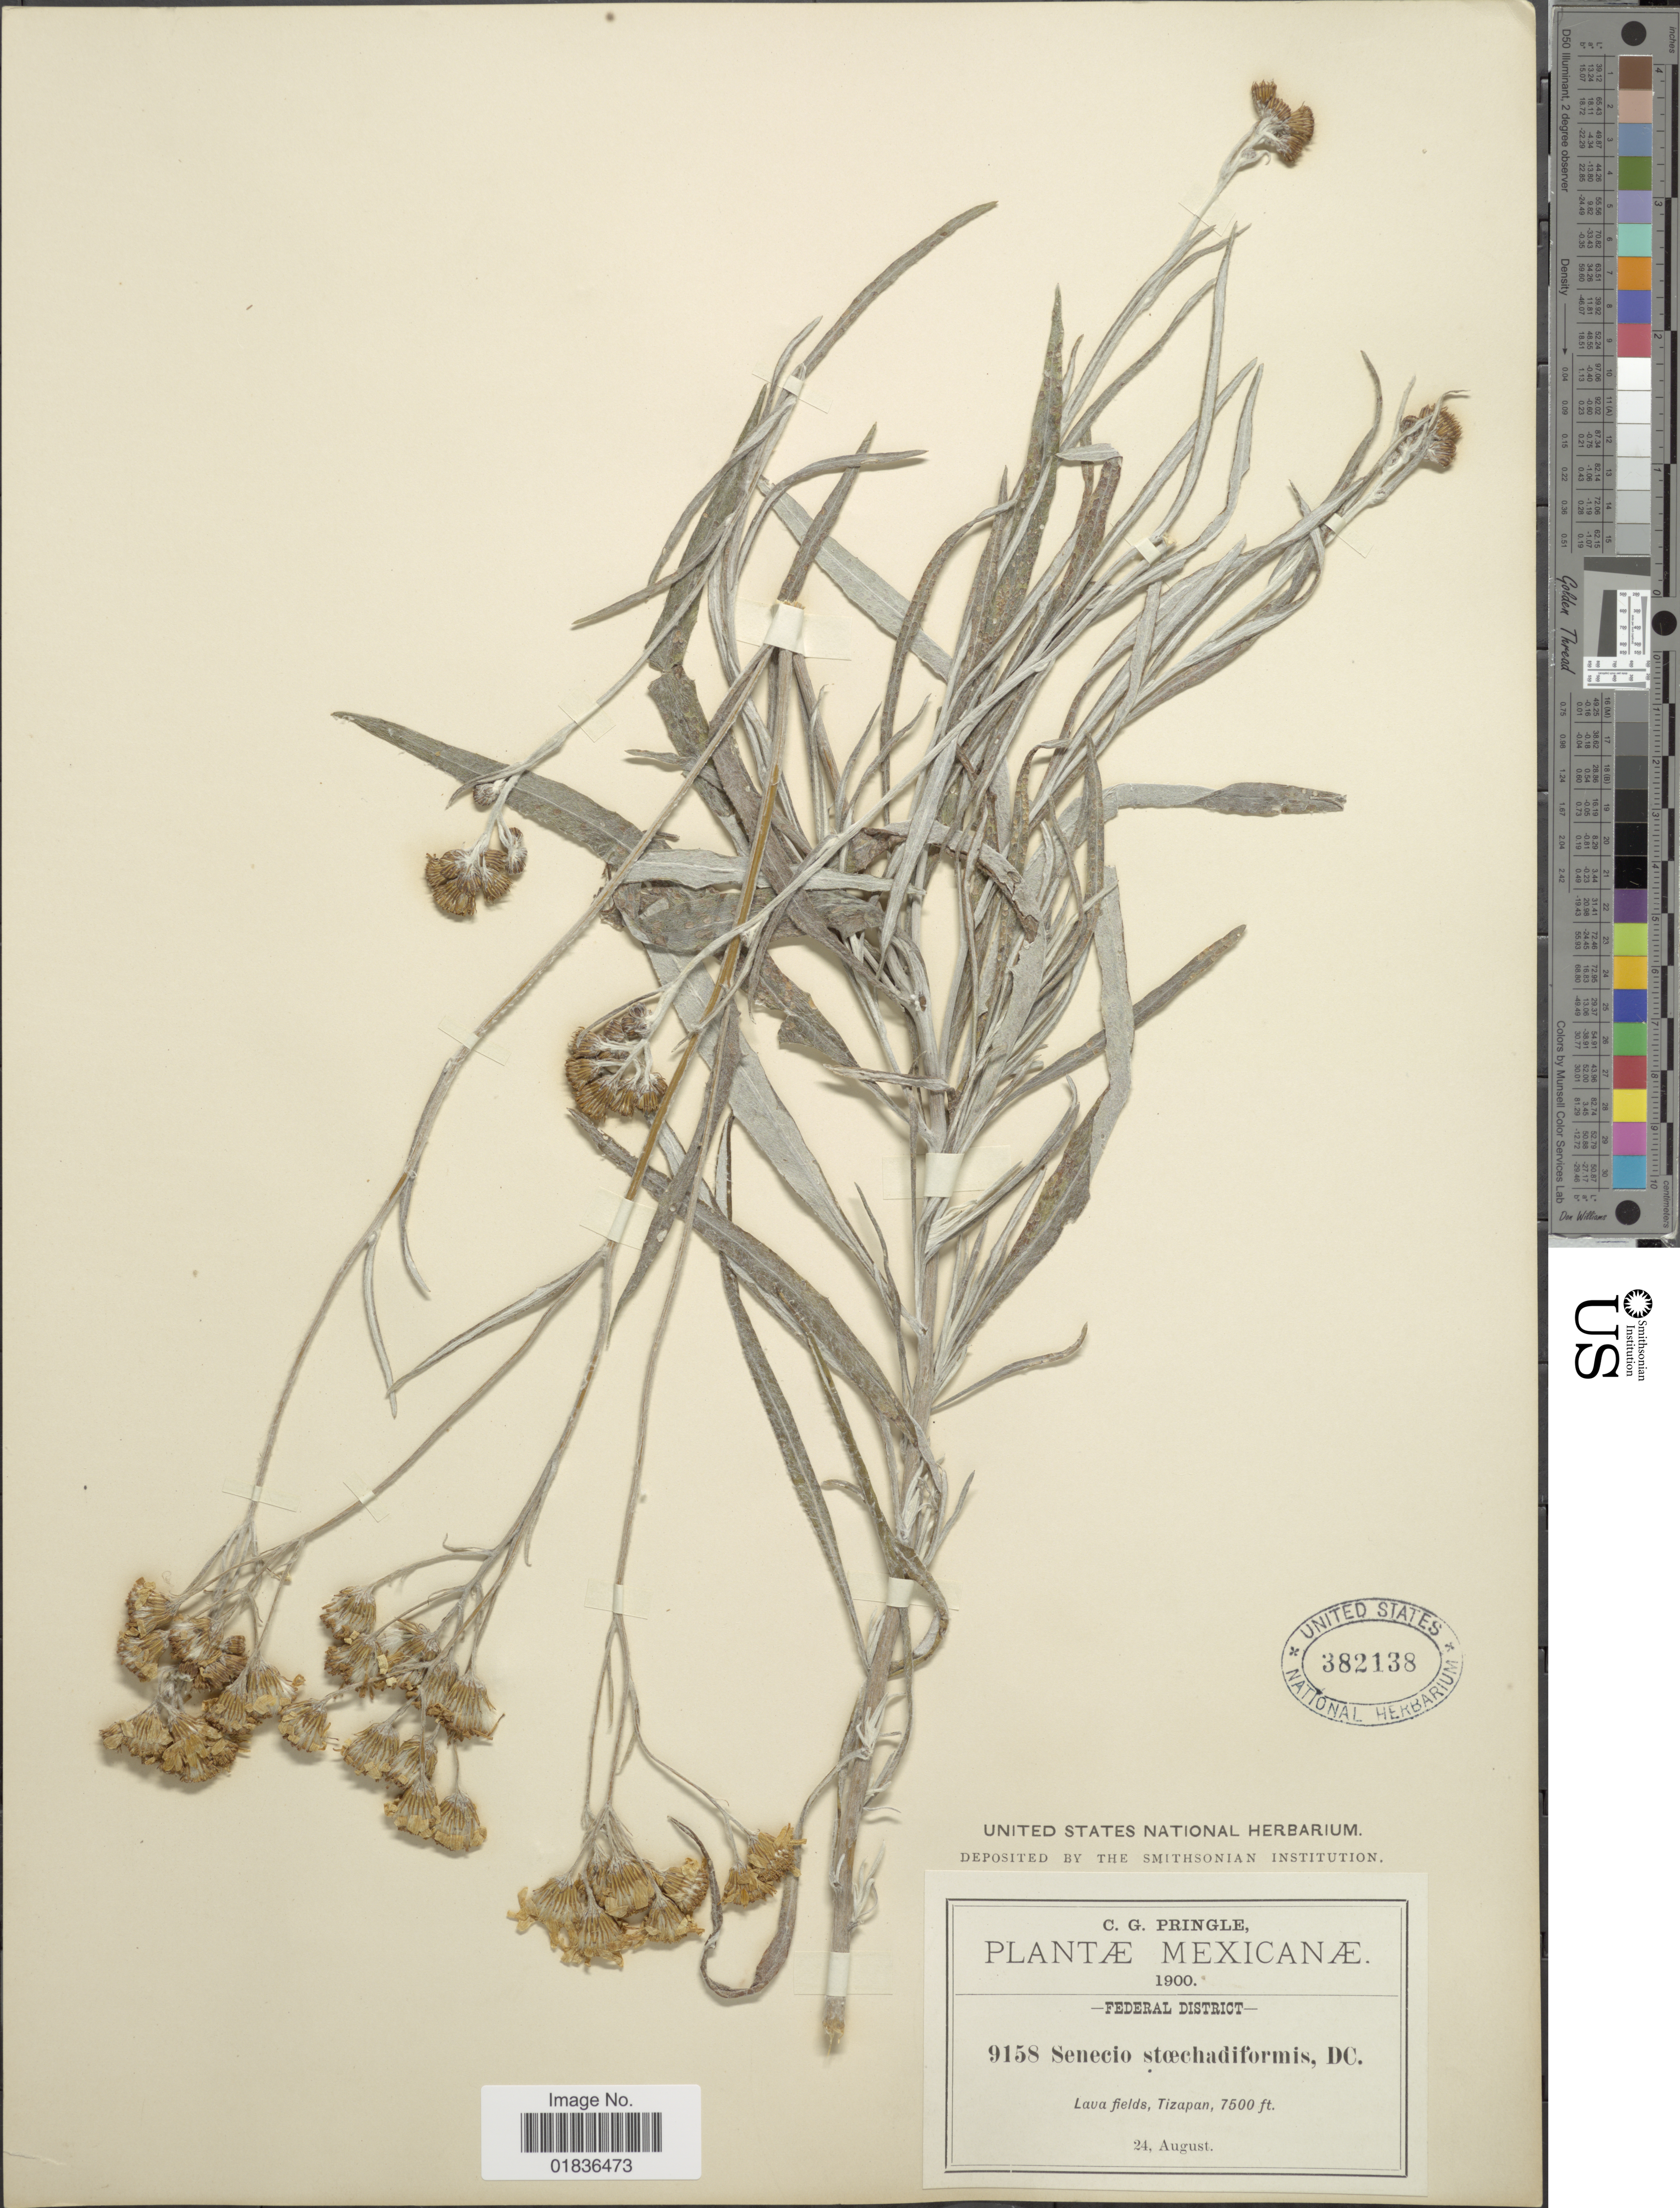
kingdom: Plantae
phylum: Tracheophyta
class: Magnoliopsida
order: Asterales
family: Asteraceae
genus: Senecio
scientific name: Senecio stoechadiformis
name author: DC.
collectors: C. G. Pringle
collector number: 9158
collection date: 1900-08-24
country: Mexico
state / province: Distrito Federal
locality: Lava fields, Tizapan.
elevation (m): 2286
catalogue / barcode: US 382138